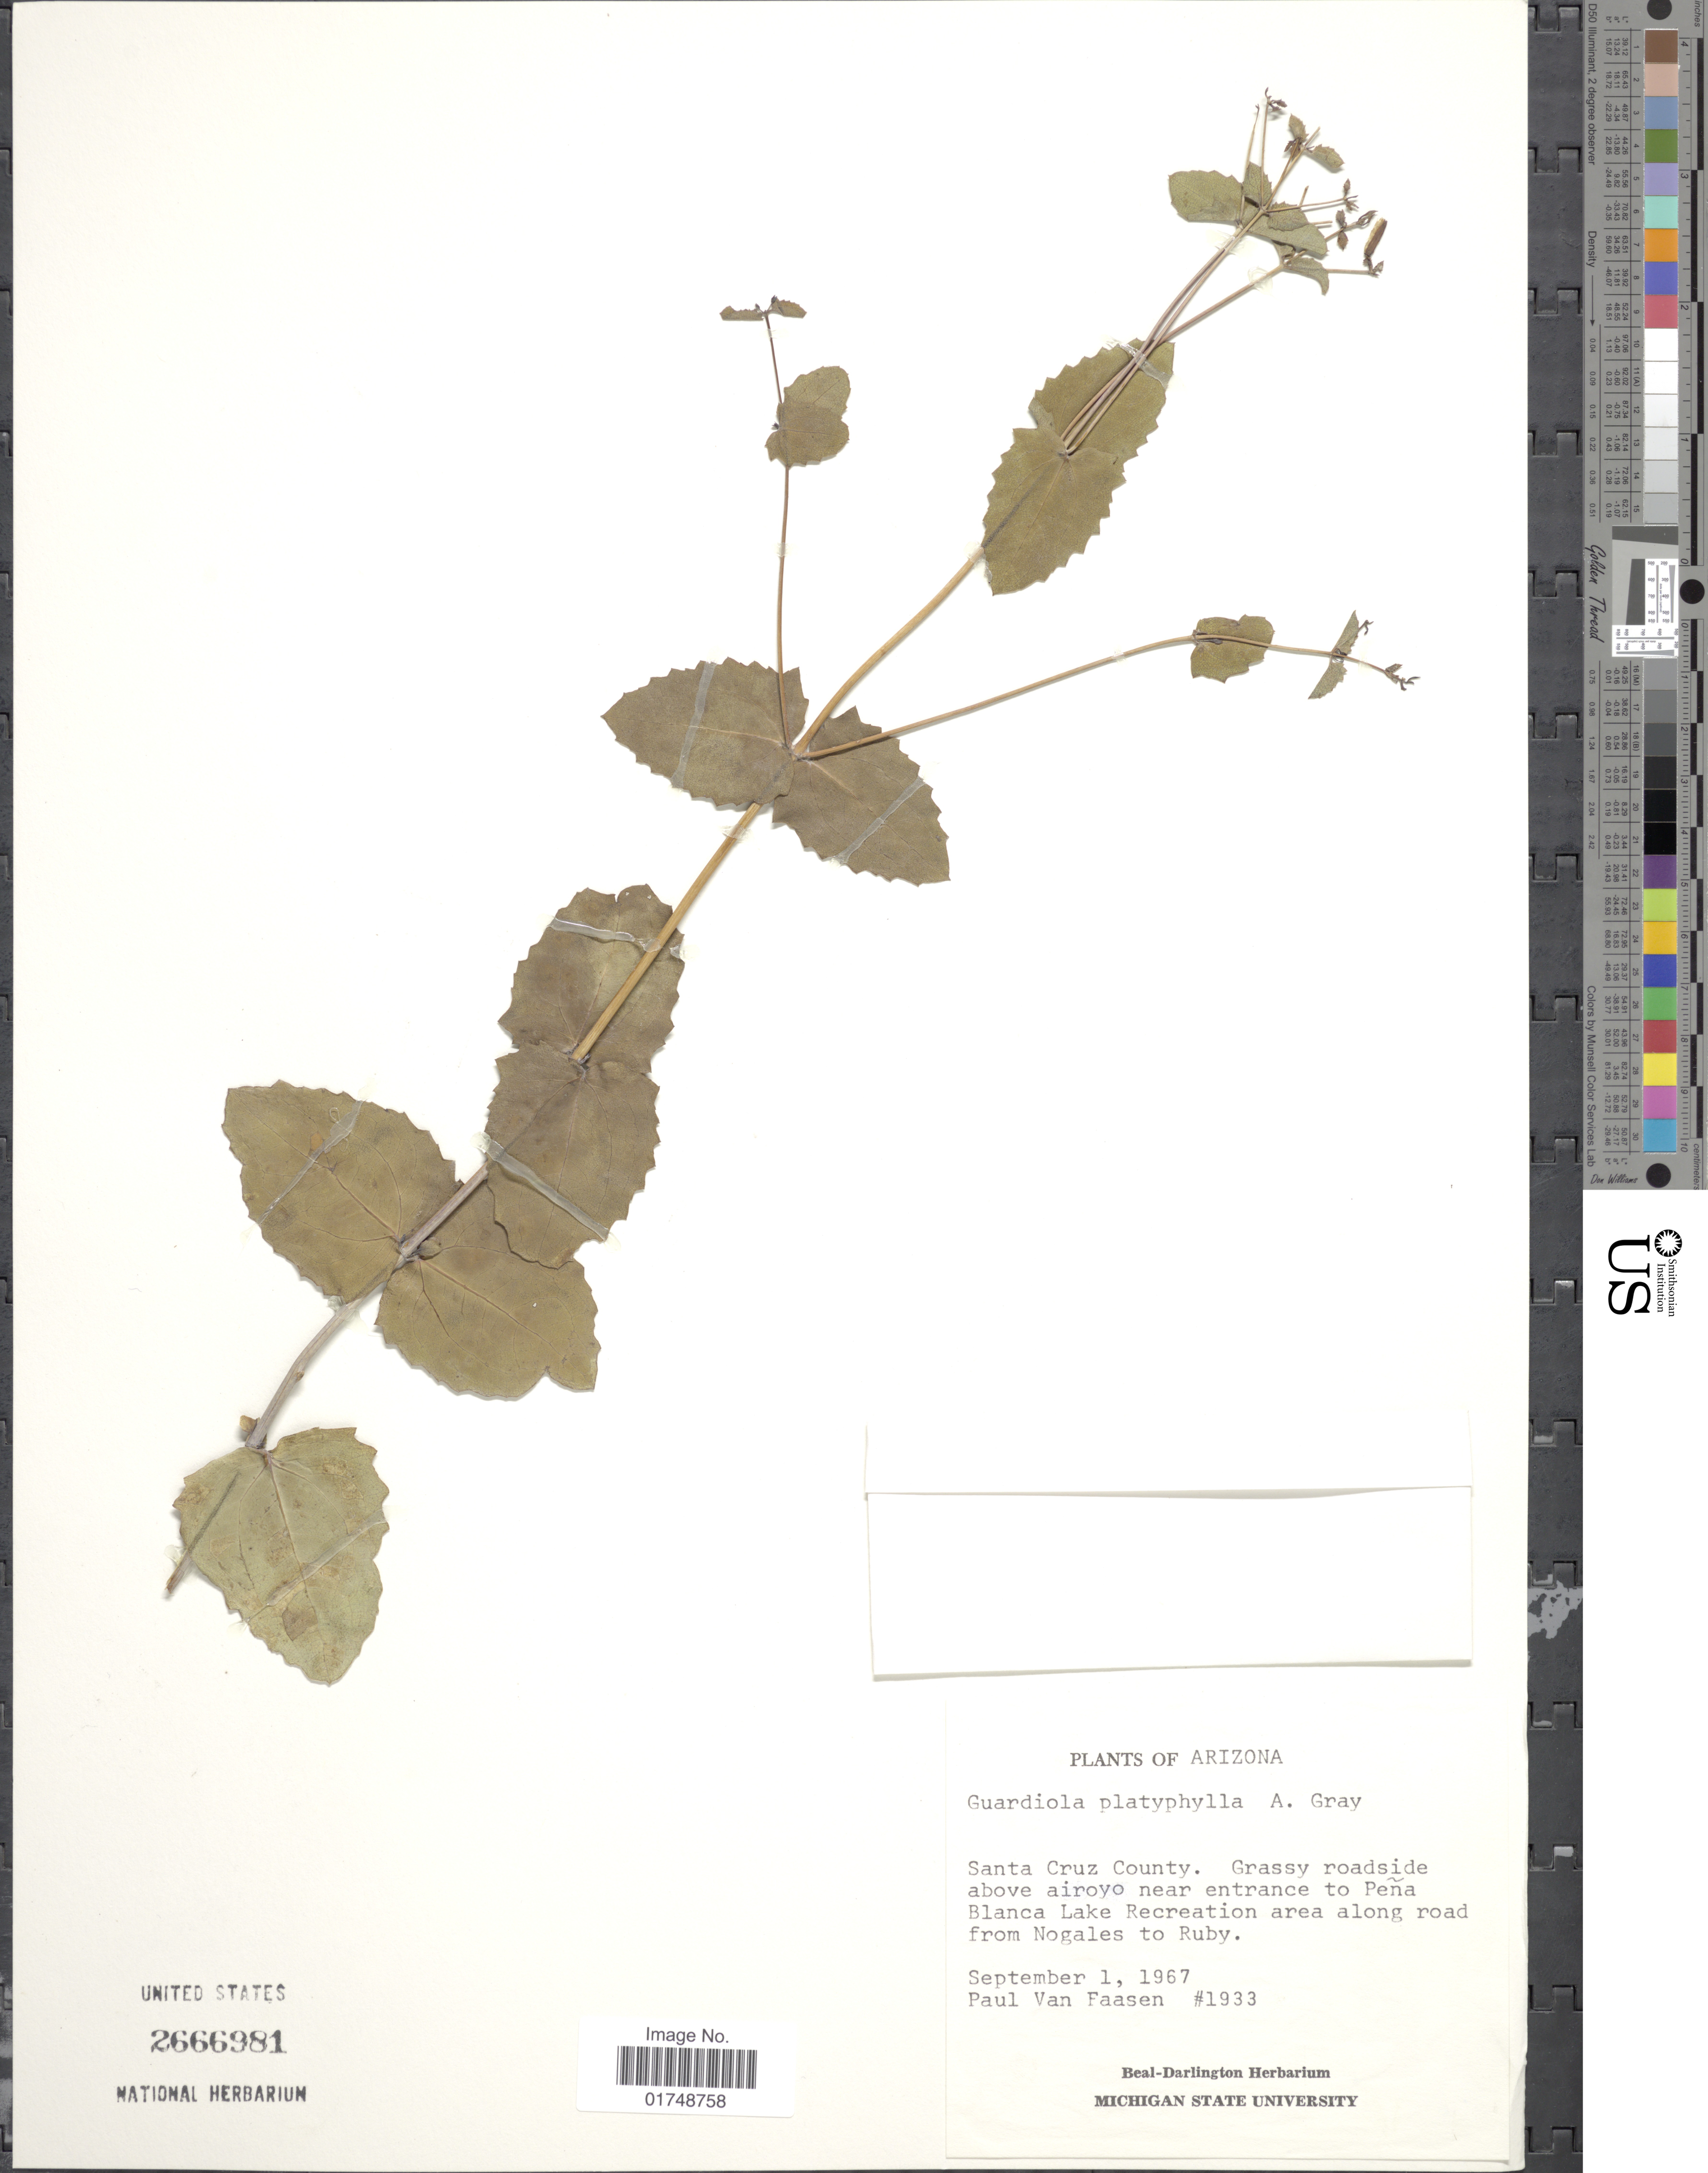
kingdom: Plantae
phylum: Tracheophyta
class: Magnoliopsida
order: Asterales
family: Asteraceae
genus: Guardiola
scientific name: Guardiola platyphylla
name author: A. Gray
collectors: P. Van Faasen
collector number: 1933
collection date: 1967-09-01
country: United States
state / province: Arizona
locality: Santa Cruz County. Grassy roadside above Airoyo near entrance to Pena Blanca Lake Recreation area along road from Nogales to Ruby.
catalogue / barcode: US 2666981